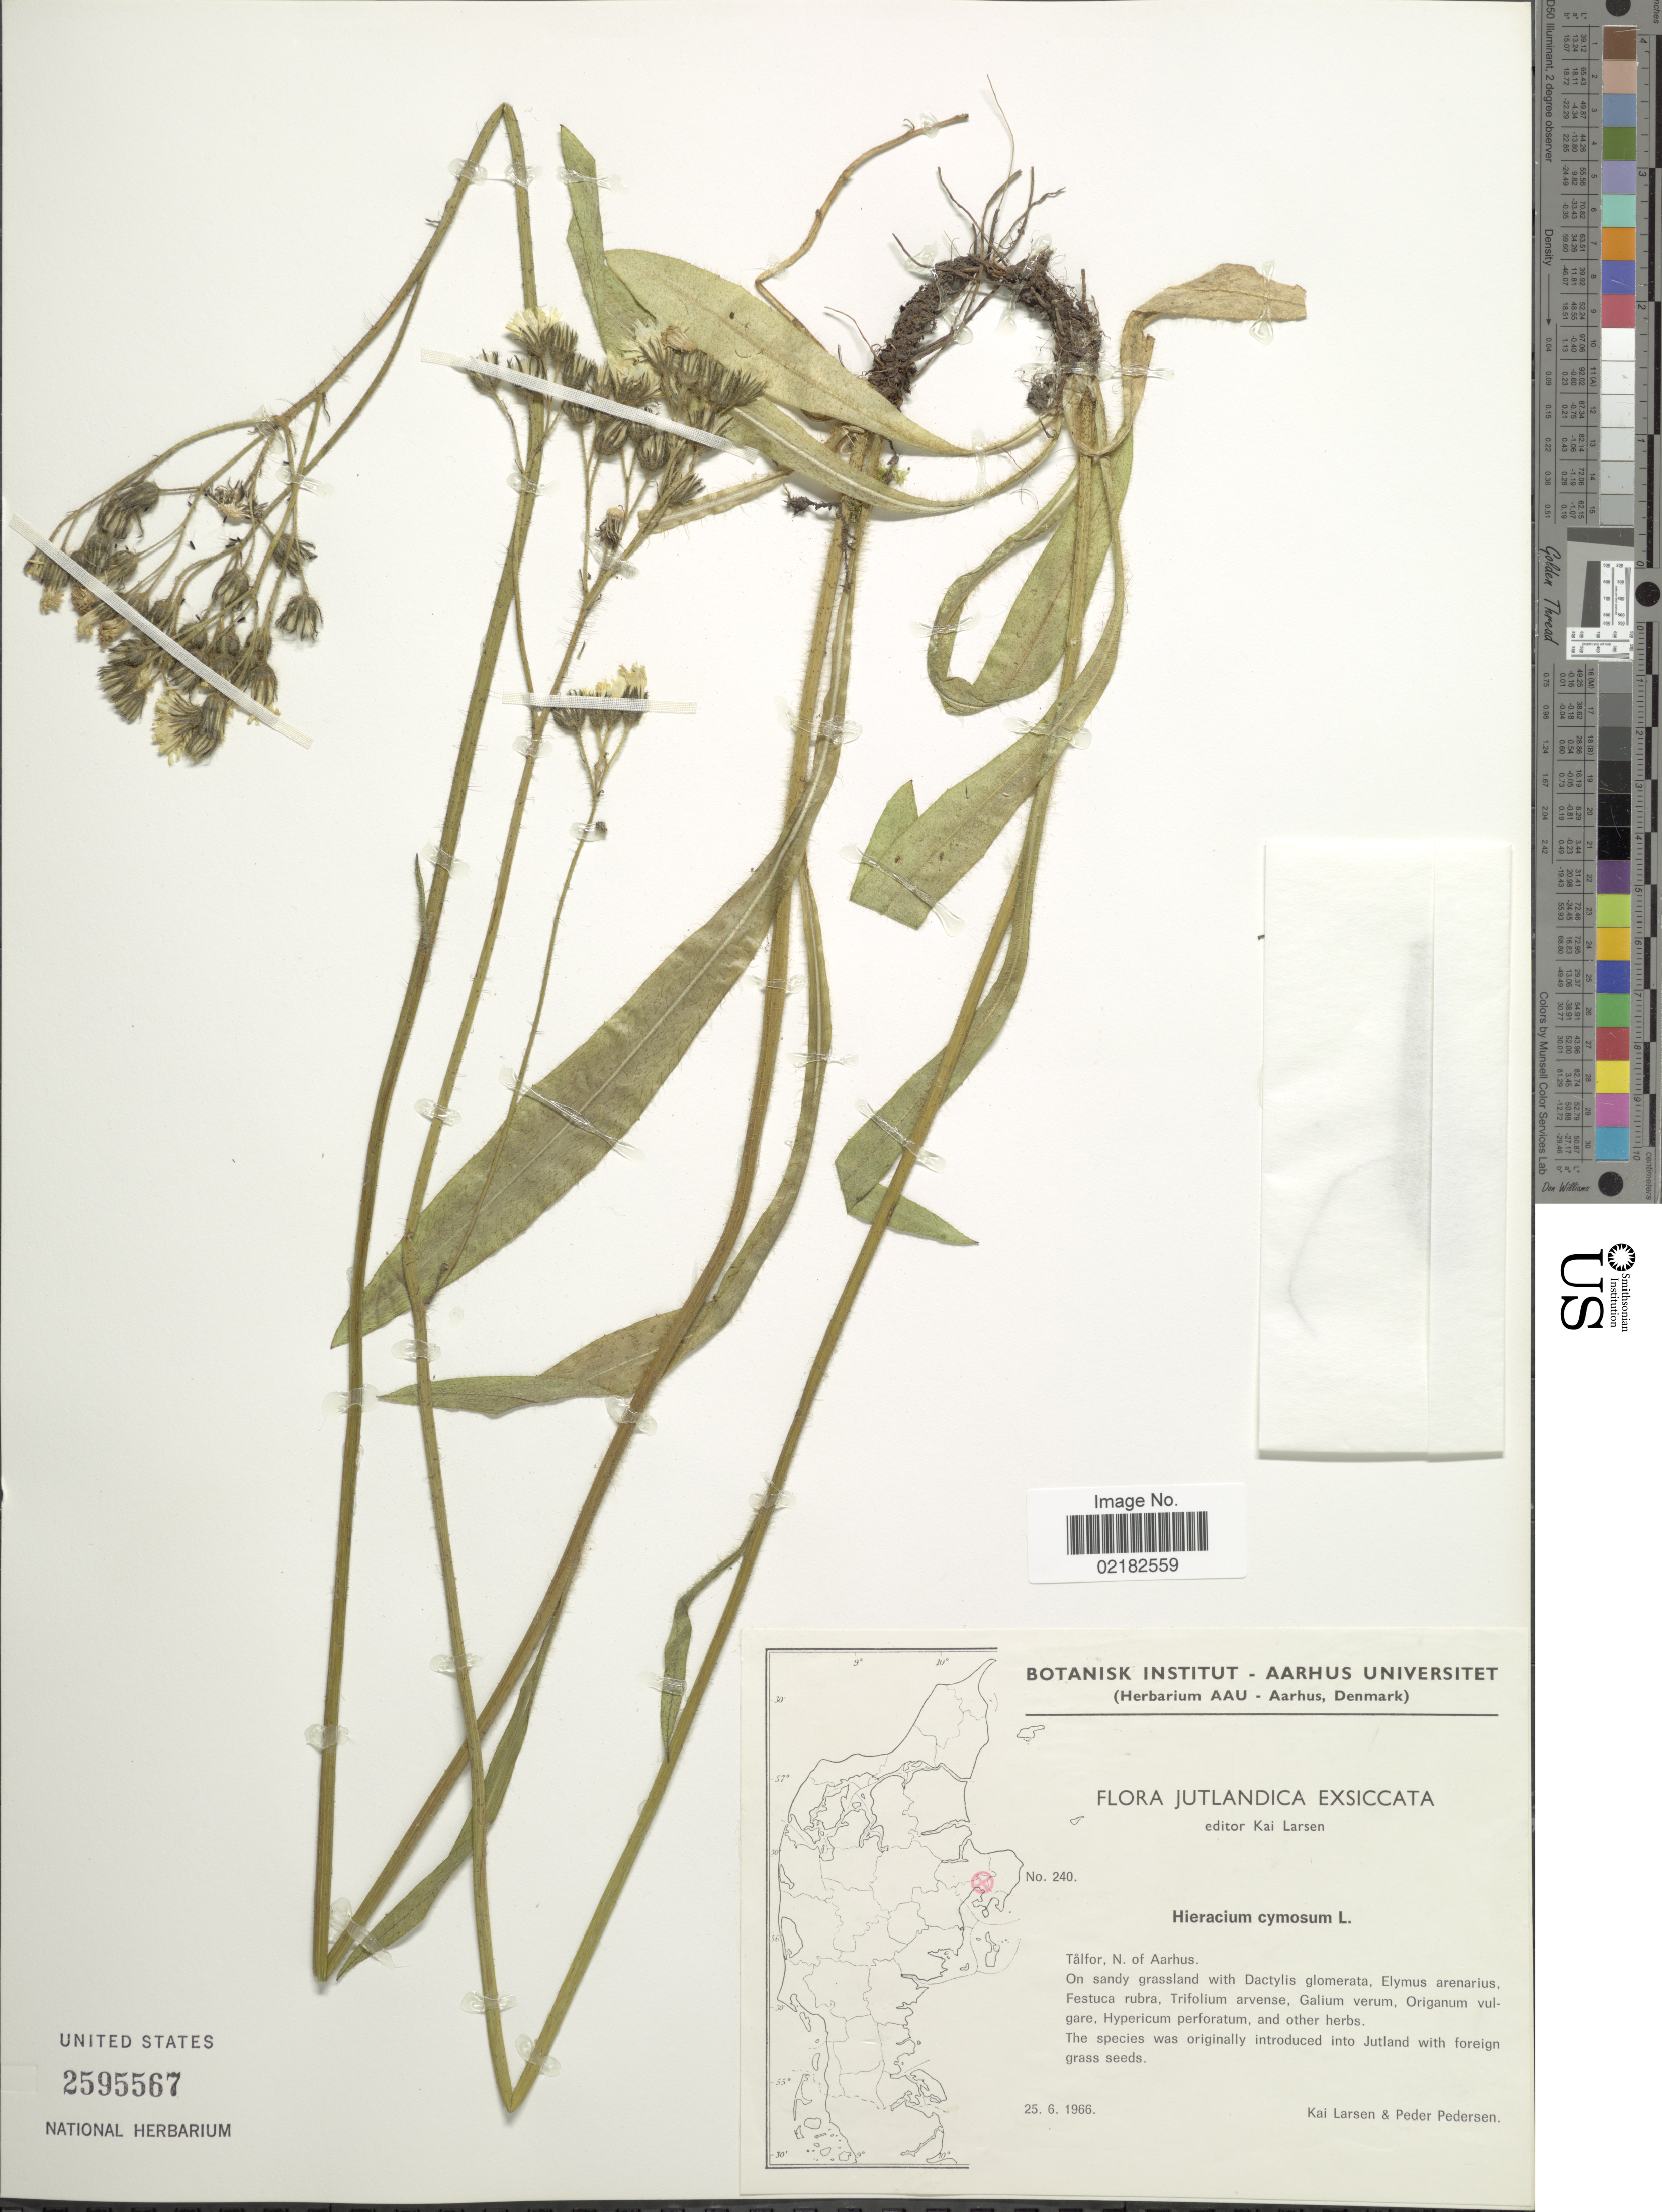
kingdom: Plantae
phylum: Tracheophyta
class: Magnoliopsida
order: Asterales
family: Asteraceae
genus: Pilosella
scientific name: Pilosella cymiflora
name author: (Näg. & Peter) S. Bräut. & Greuter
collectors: K. Larsen & P. Pedersen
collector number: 240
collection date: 1966-06-25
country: Denmark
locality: Jutlandica, Talfor, N. of Aarhus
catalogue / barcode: US 2595567